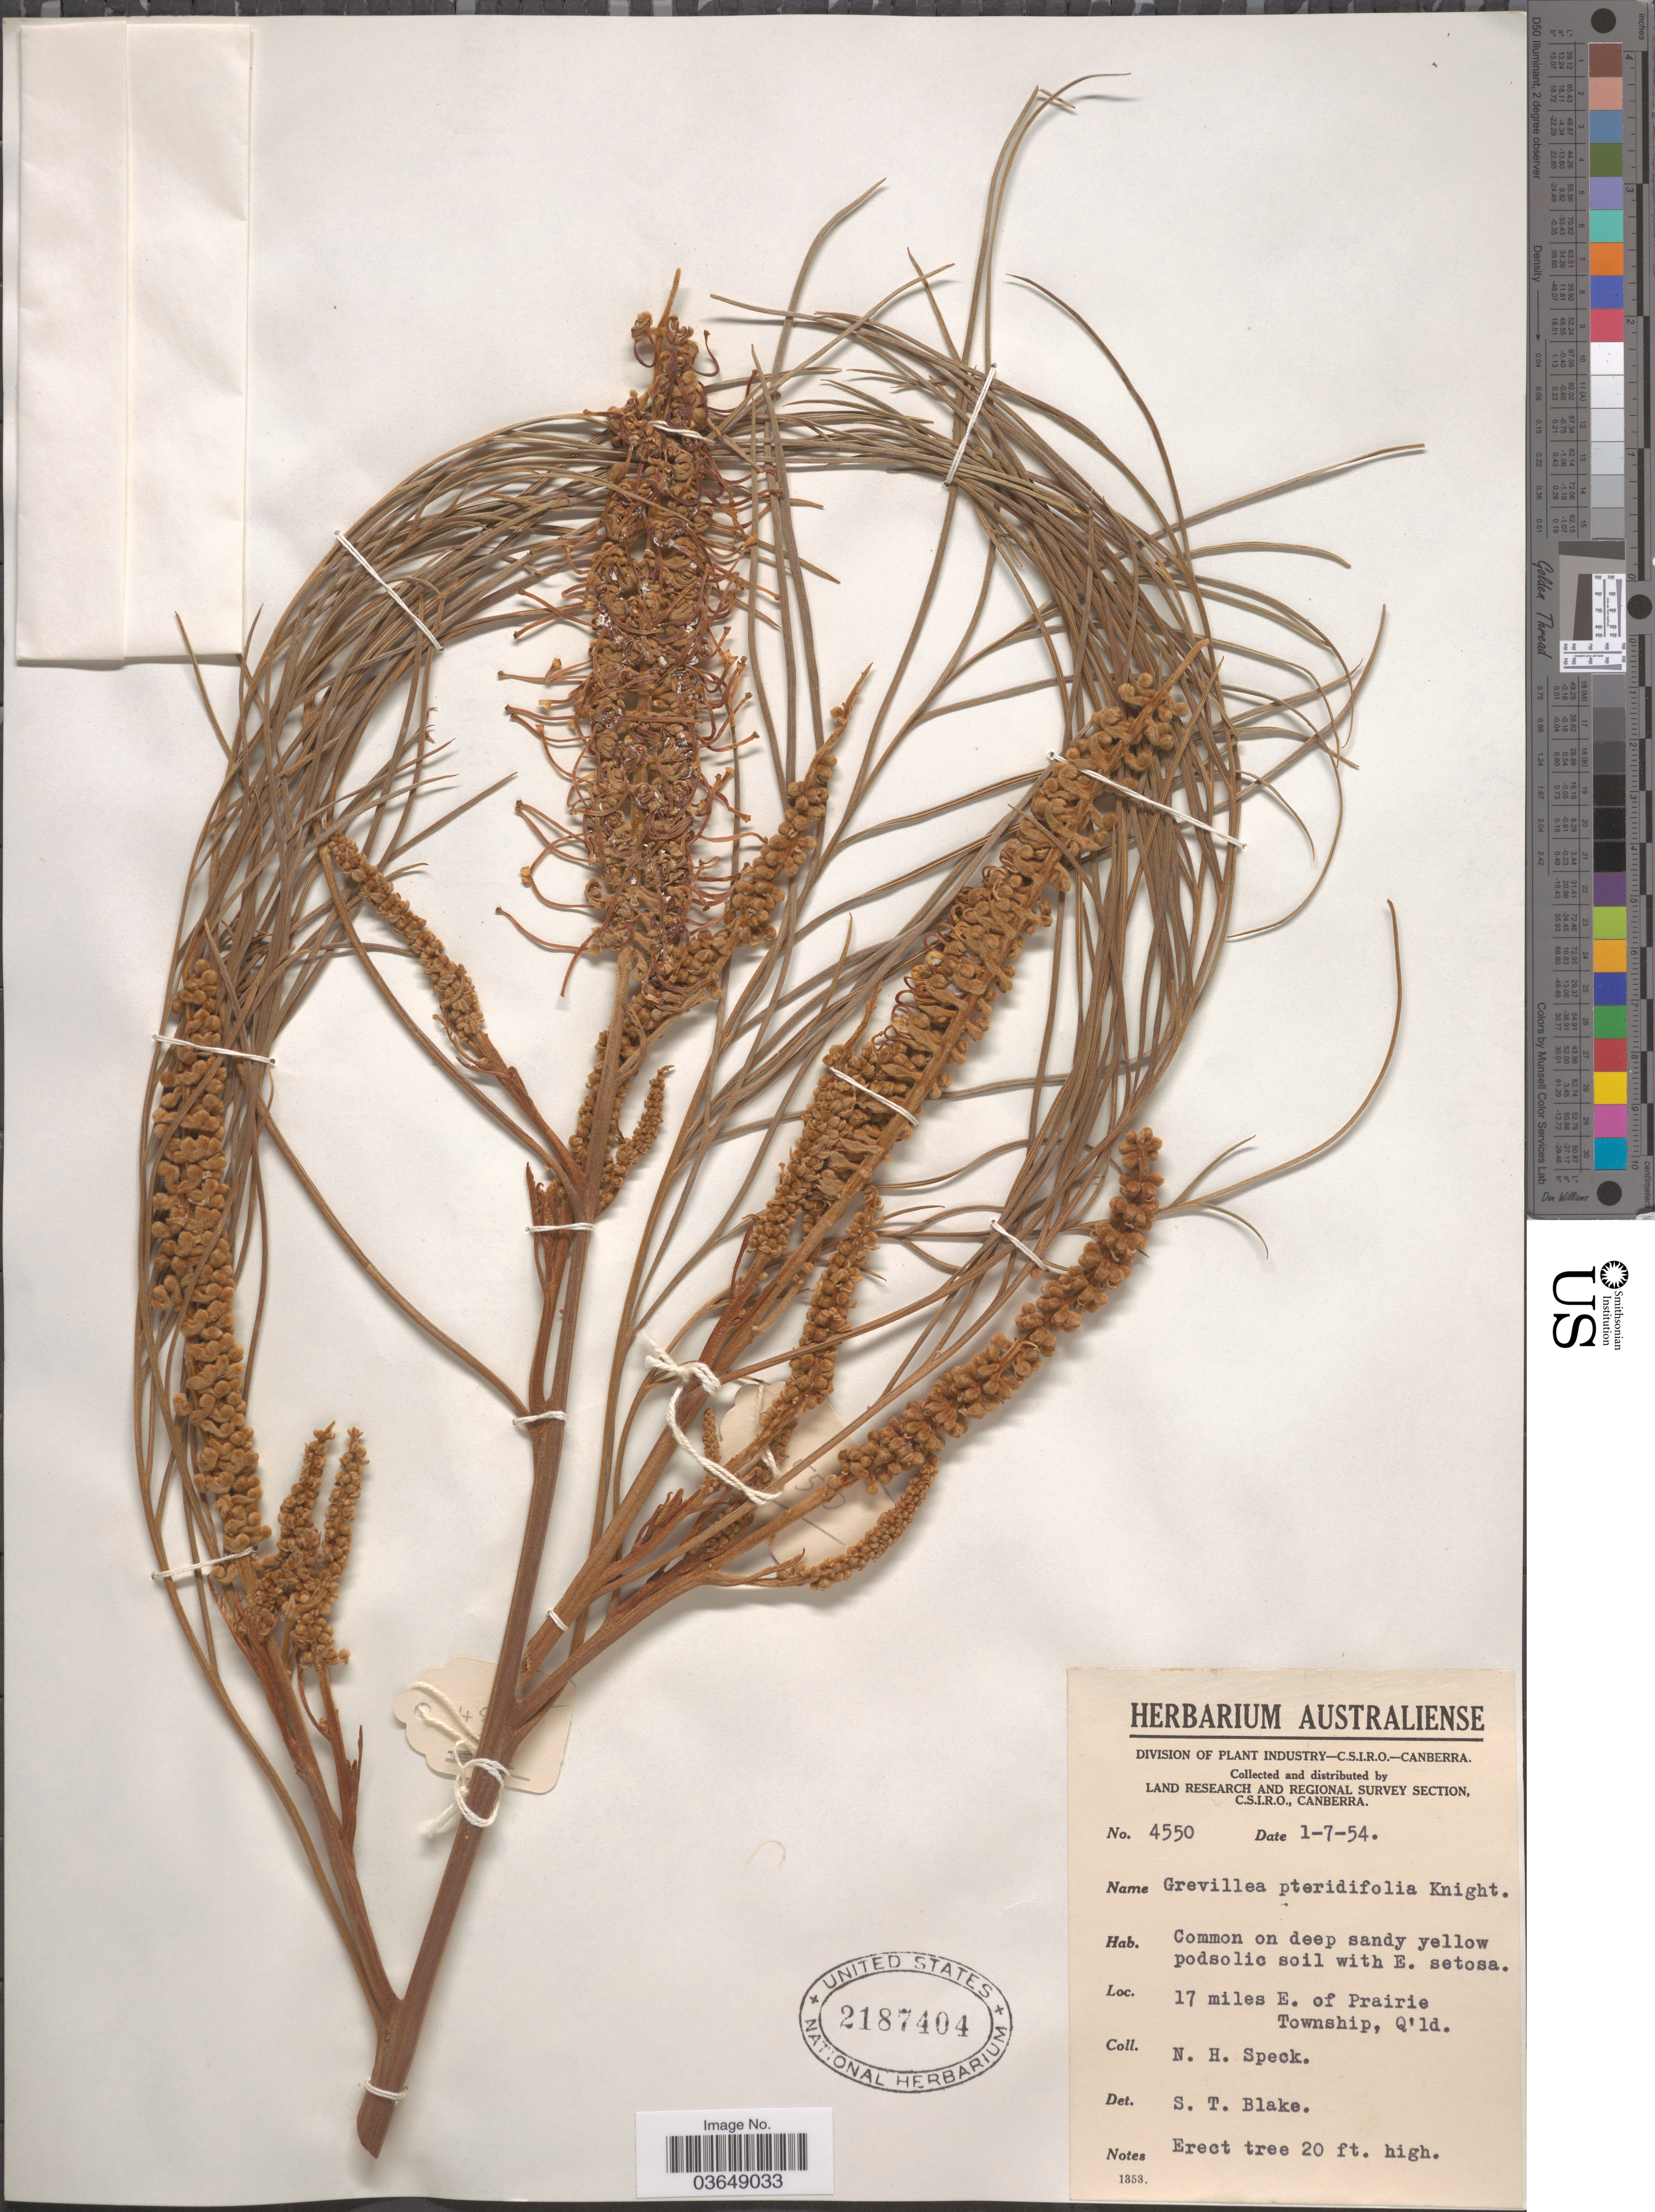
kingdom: Plantae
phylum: Tracheophyta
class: Magnoliopsida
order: Proteales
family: Proteaceae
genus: Grevillea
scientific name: Grevillea pteridifolia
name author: Knight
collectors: N. Speck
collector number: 4550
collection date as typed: Transcribed d/m/y: 1/7/54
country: Australia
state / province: Queensland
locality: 17 miles E. of Prairie Township.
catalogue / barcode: US 2187404